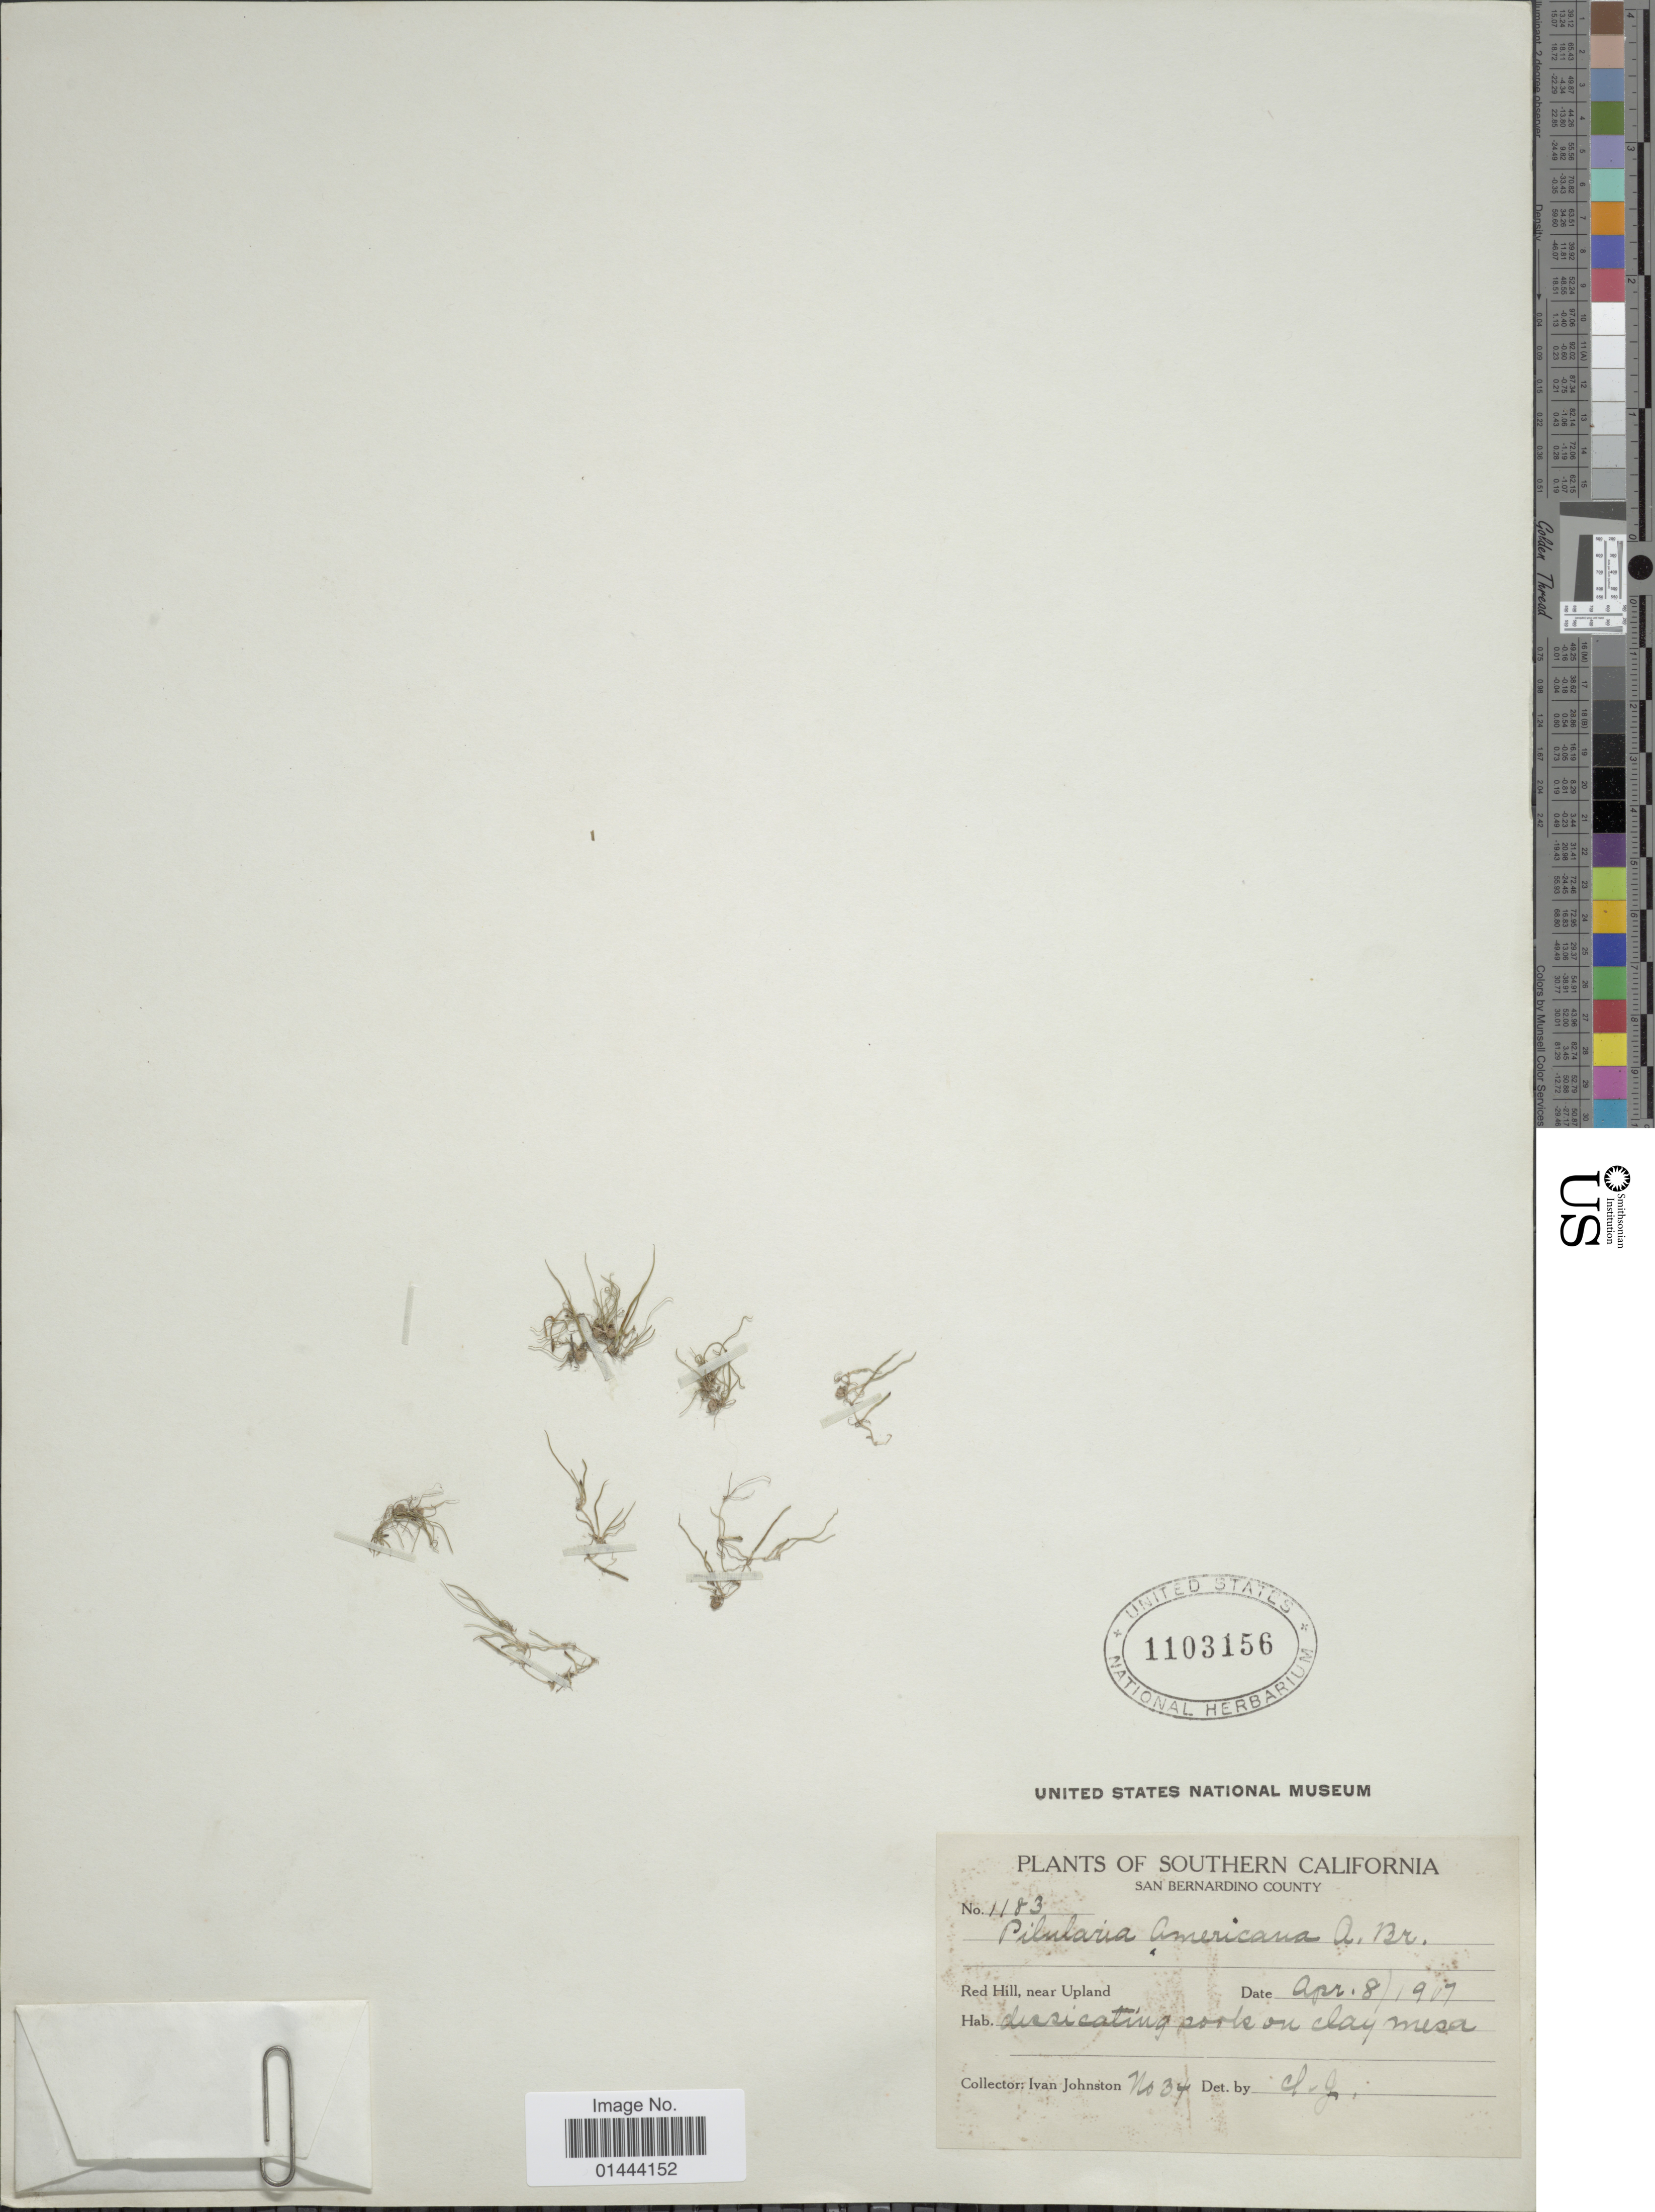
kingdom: Plantae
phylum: Tracheophyta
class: Polypodiopsida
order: Salviniales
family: Marsileaceae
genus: Pilularia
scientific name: Pilularia americana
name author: A. Braun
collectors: I.M. Johnston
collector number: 34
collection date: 1907-04-08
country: United States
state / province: California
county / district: San Bernardino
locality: Southern California, San Bernardino County, Red Hill, near Upland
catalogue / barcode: US 1103156